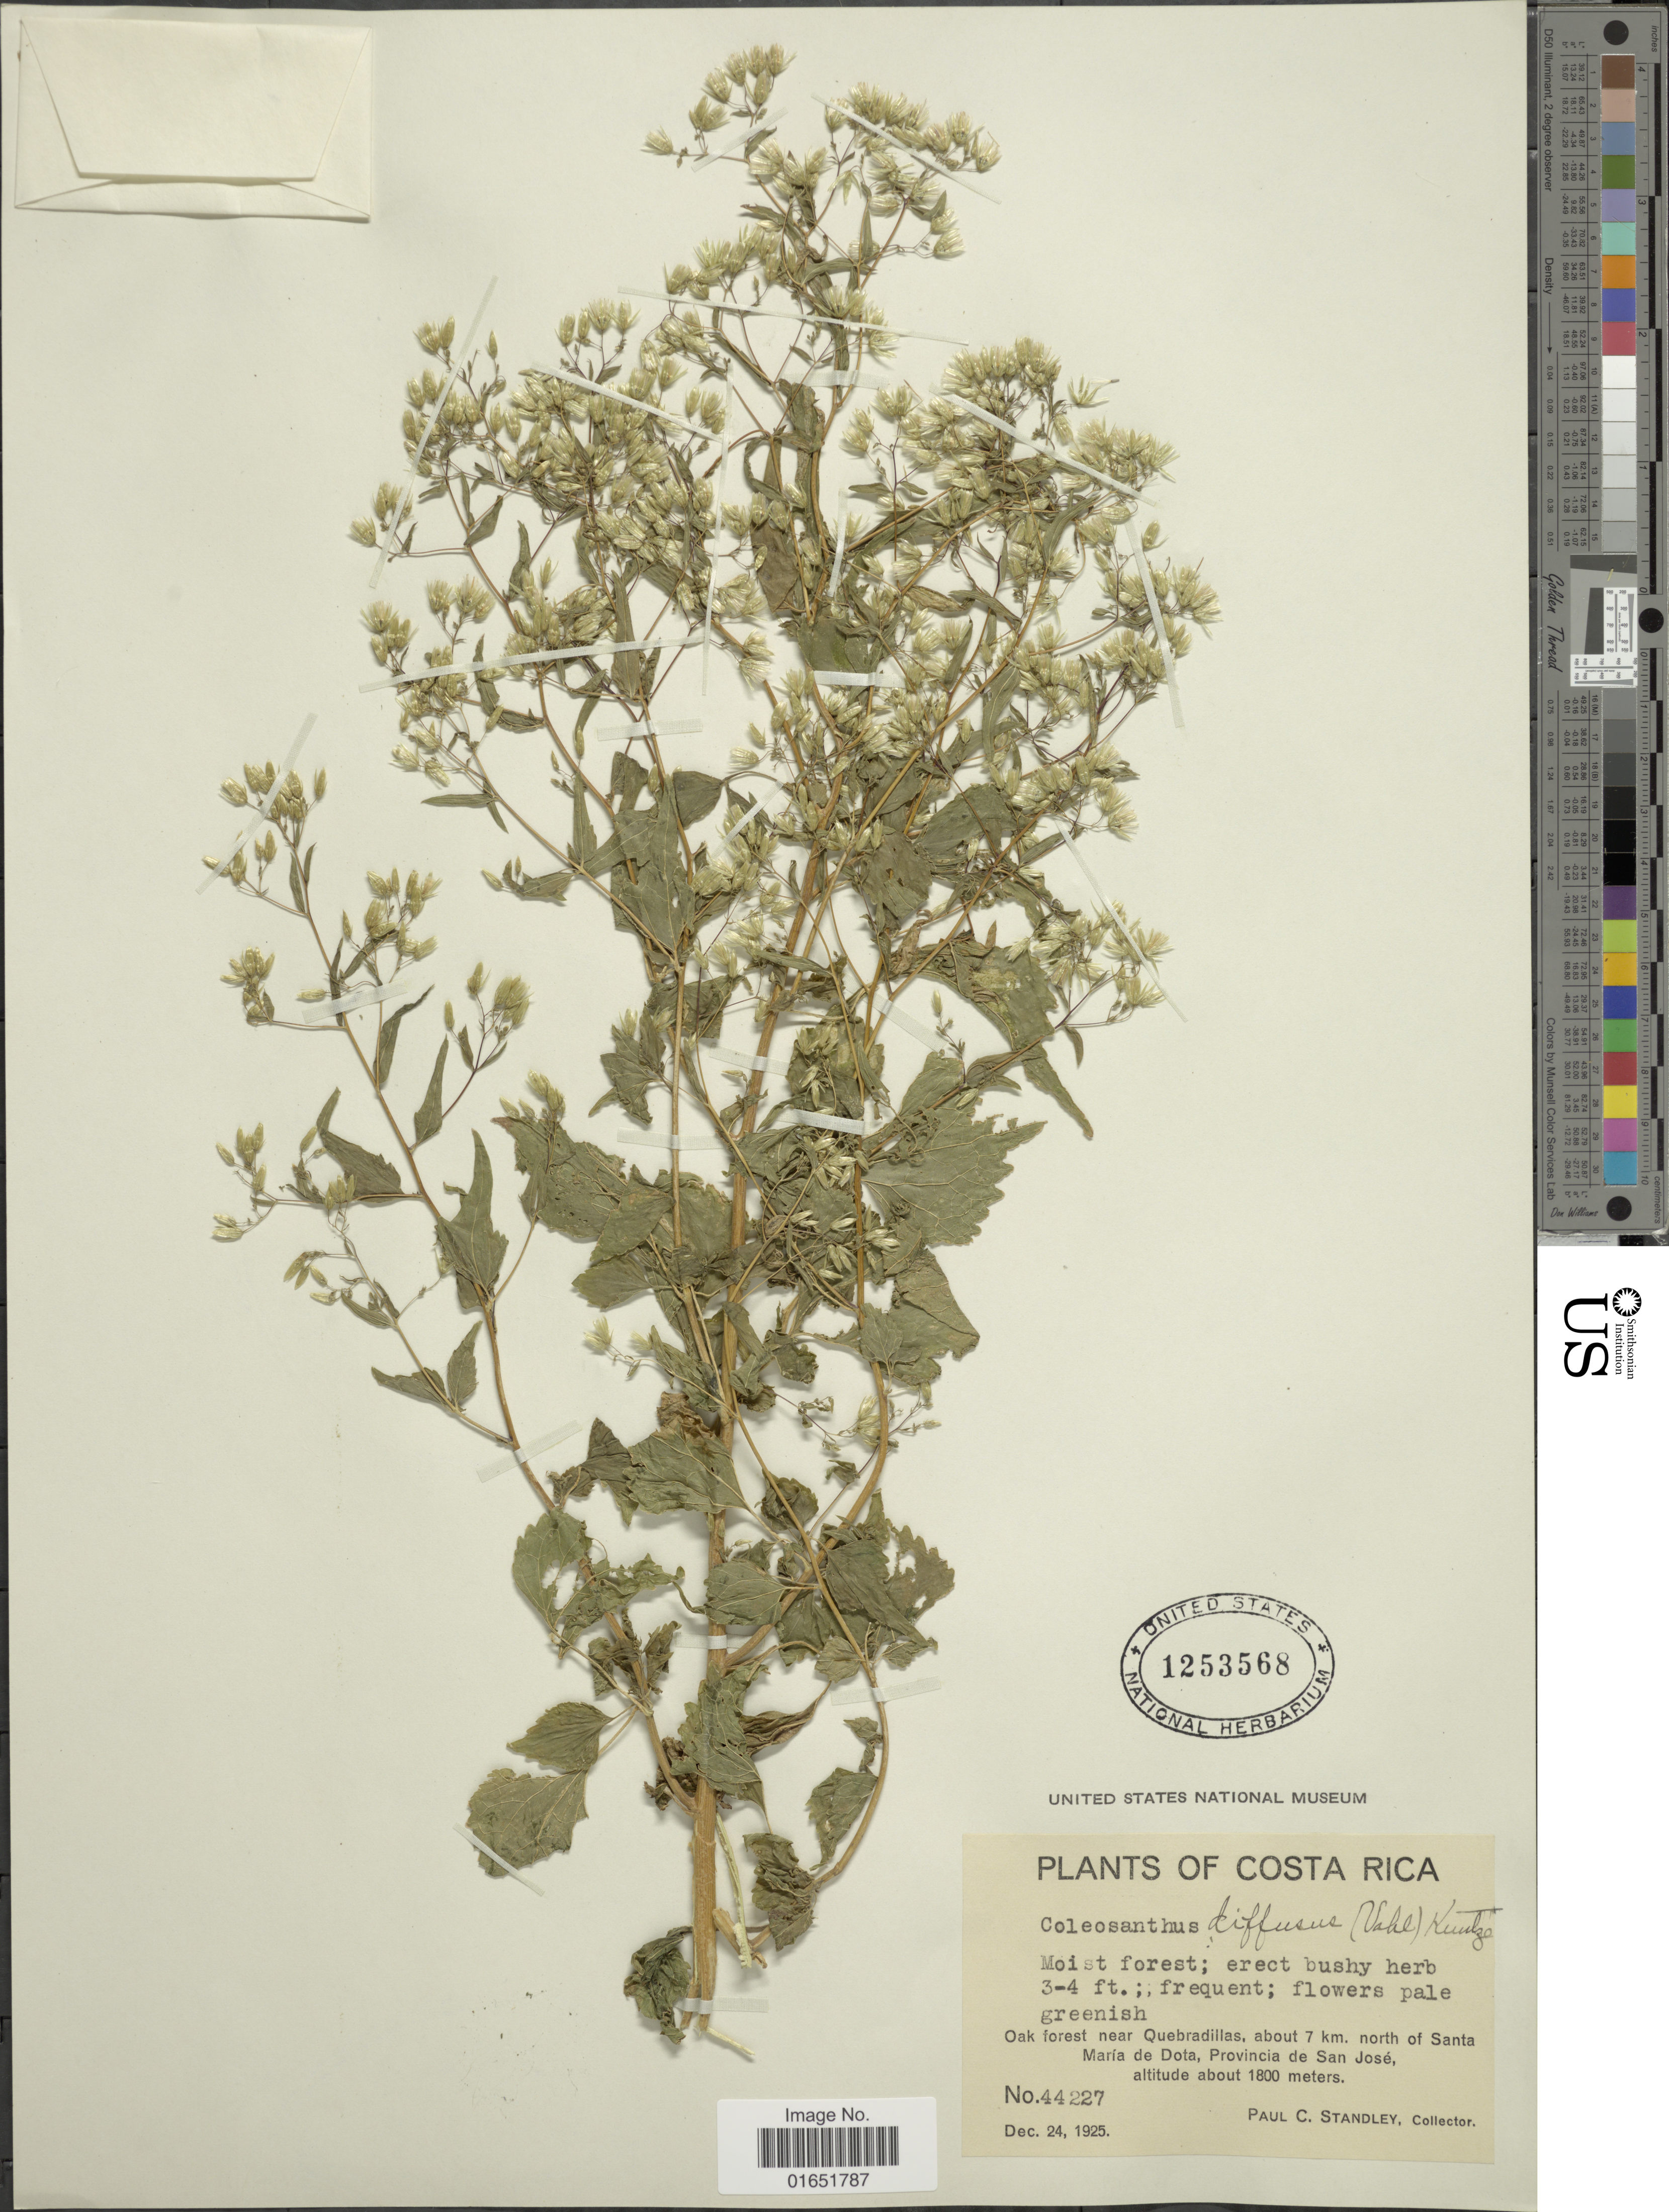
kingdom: Plantae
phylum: Tracheophyta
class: Magnoliopsida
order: Asterales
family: Asteraceae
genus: Brickellia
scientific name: Brickellia diffusa M.E. Jones, nom illeg.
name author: M.E. Jones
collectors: P. C. Standley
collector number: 44227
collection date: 1925-12-24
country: Costa Rica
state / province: San José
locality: Oak forest near Quebradillas, about 7 km. north of Santa María de Dota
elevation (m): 1800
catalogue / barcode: US 1253568